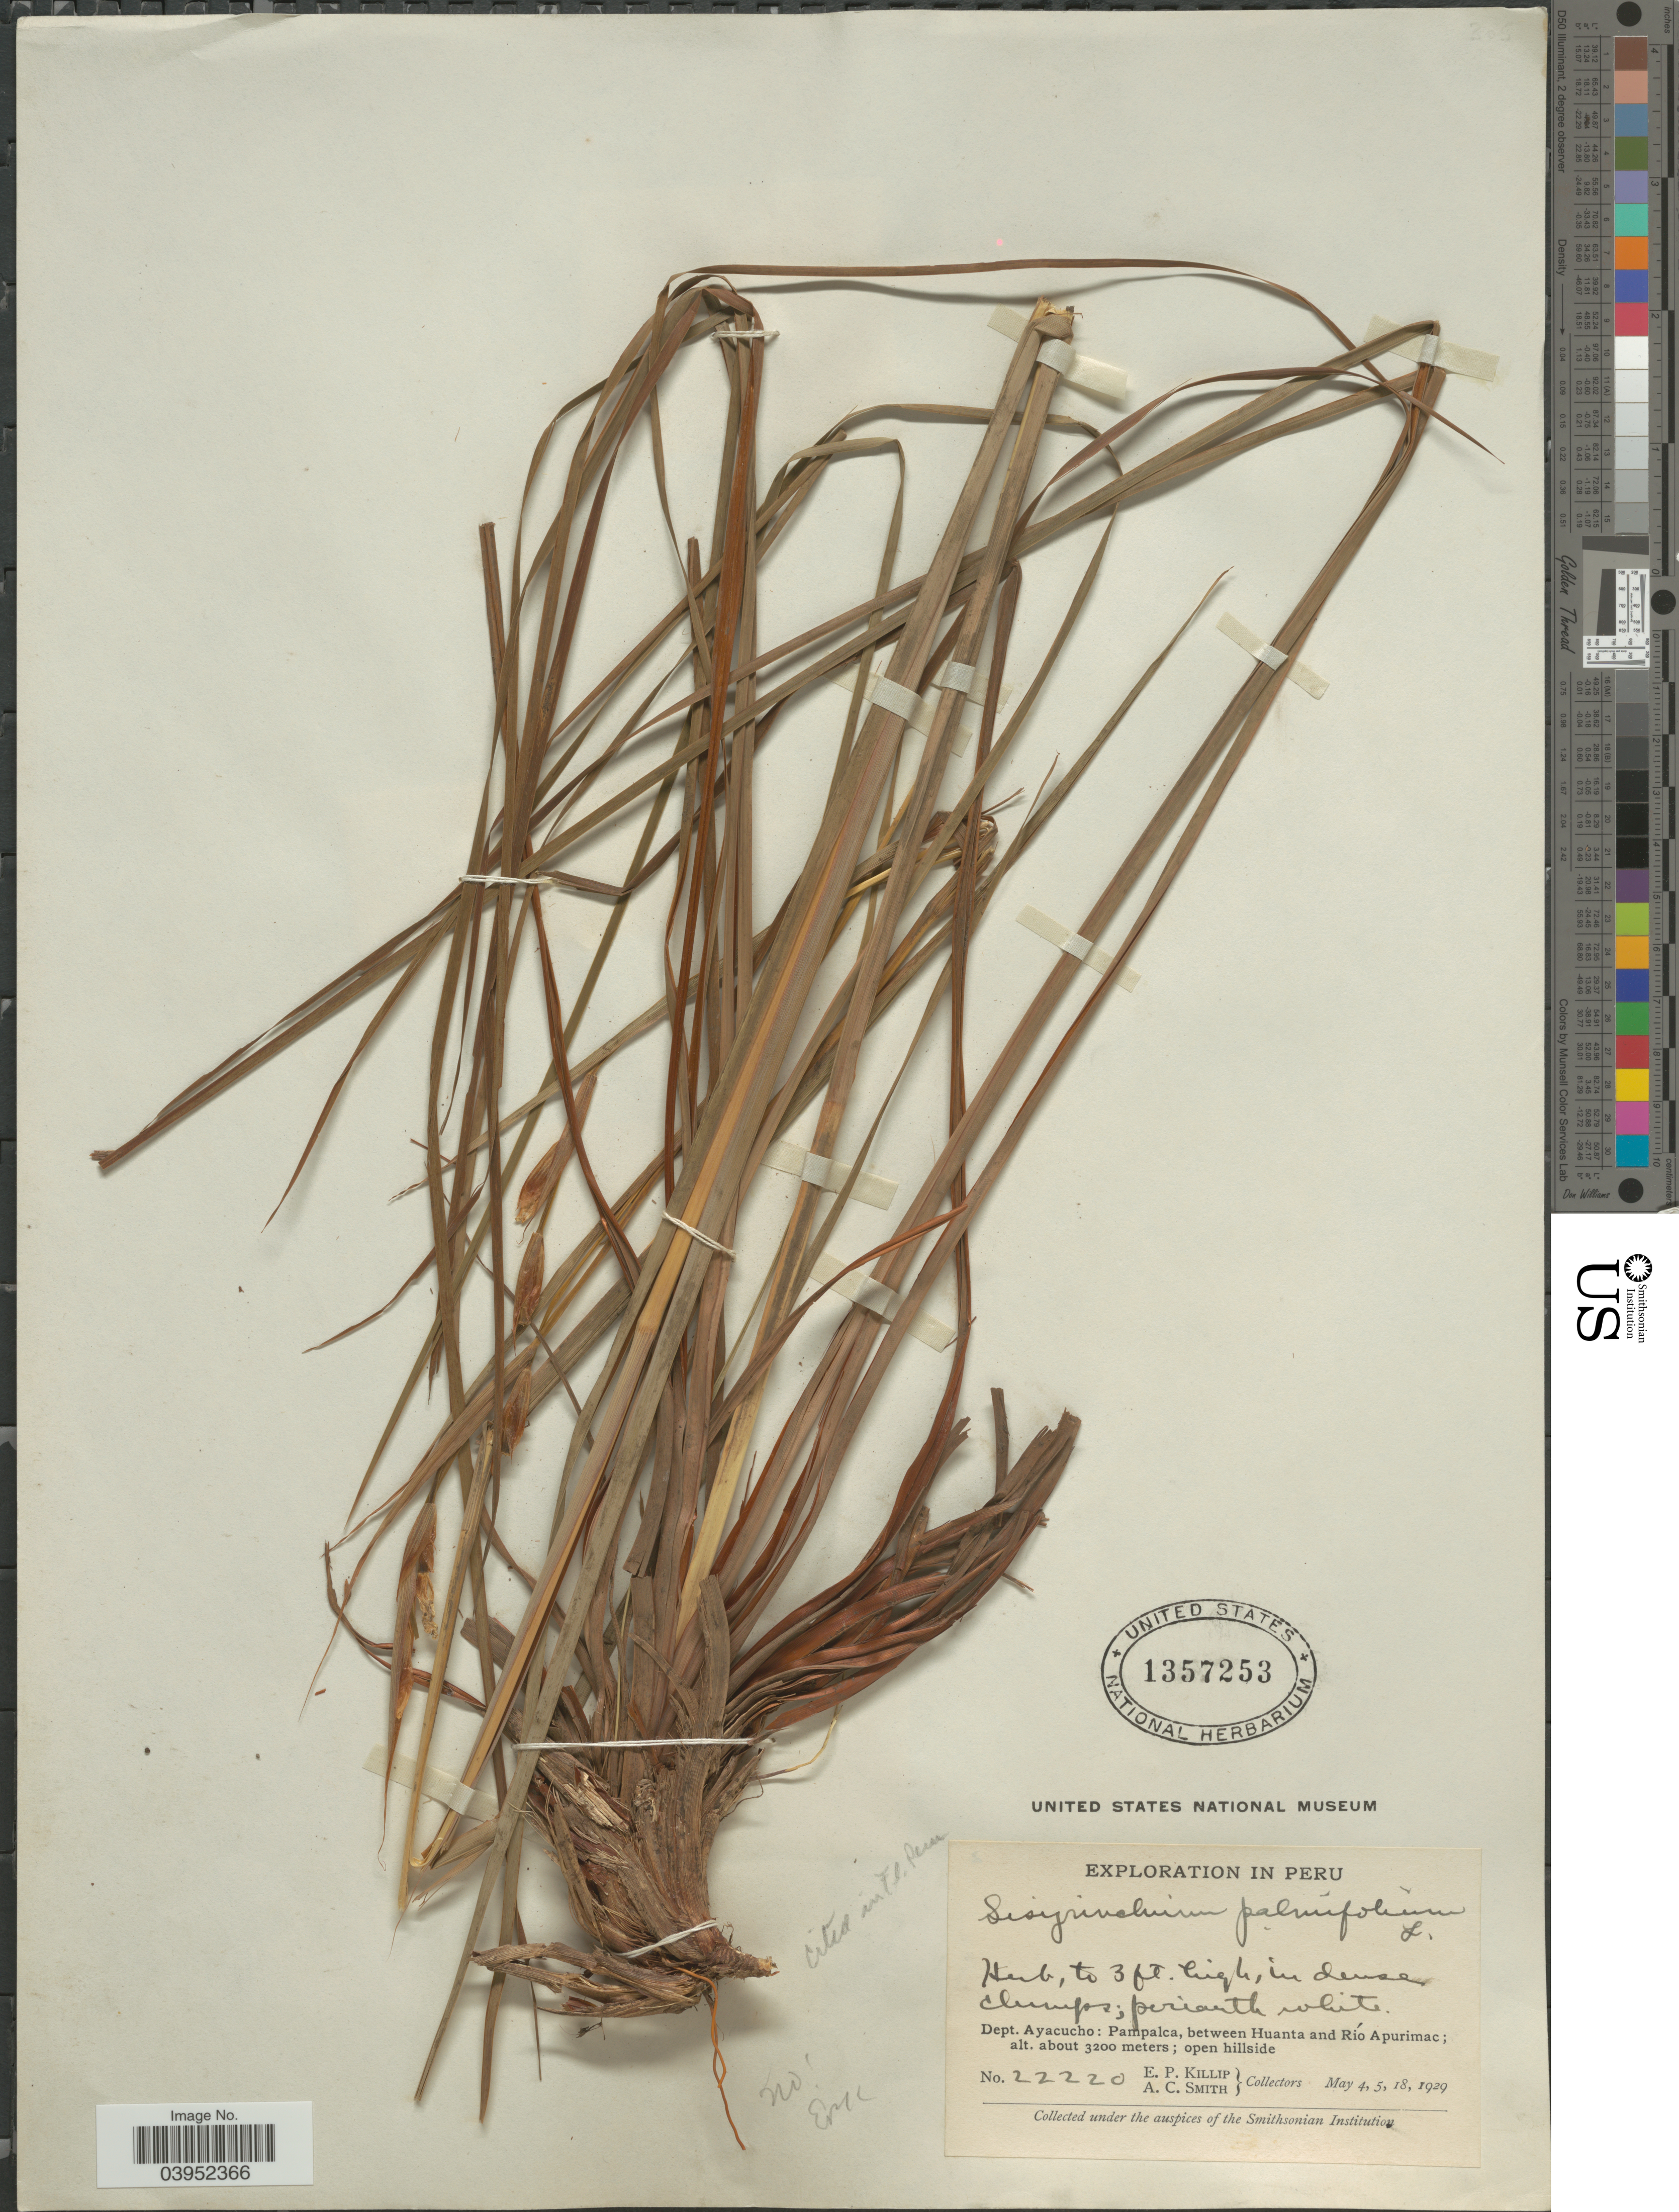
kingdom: Plantae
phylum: Tracheophyta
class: Liliopsida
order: Asparagales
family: Iridaceae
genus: Sisyrinchium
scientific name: Sisyrinchium palmifolium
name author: L.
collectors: E. P. Killip & A. C. Smith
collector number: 22220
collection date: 1929-05-04/1929-05-18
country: Peru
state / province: Ayacucho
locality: Dept. Ayacucho: Pampalca, between Huanta and Río Apurimac.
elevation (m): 3200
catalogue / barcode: US 1357253